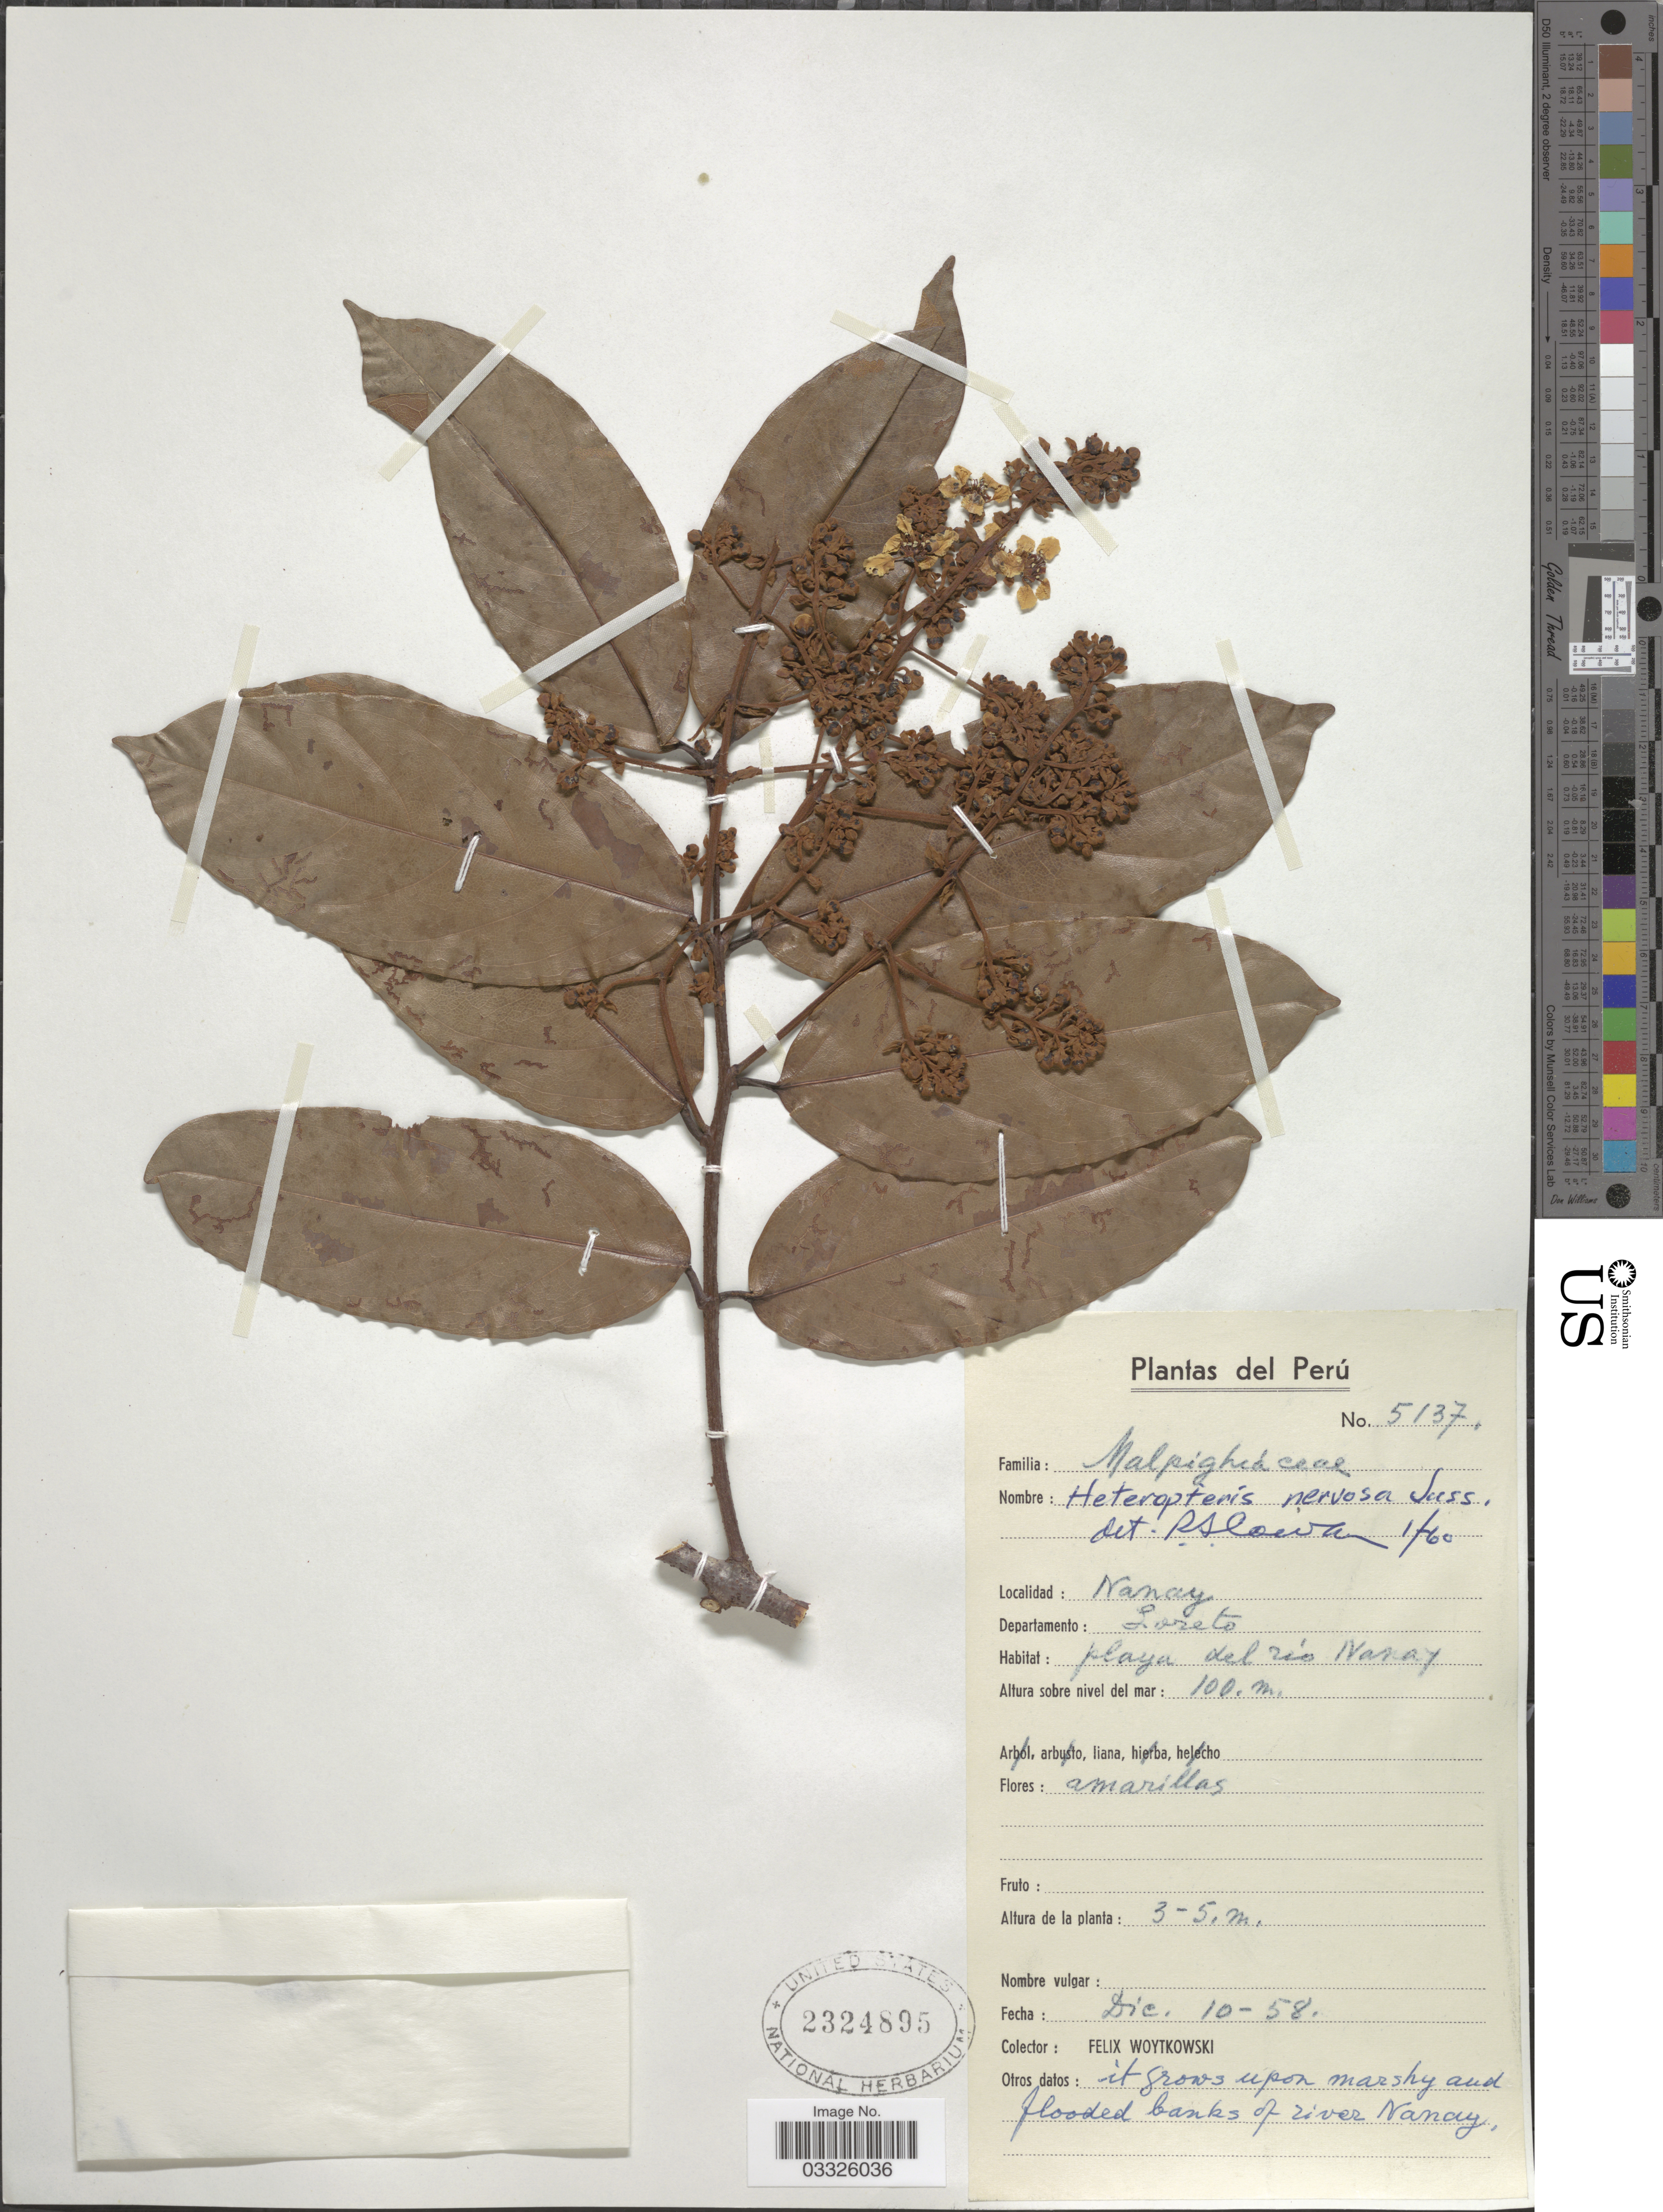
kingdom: Plantae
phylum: Tracheophyta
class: Magnoliopsida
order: Malpighiales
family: Malpighiaceae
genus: Heteropterys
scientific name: Heteropterys nervosa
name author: A. Juss.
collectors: F. Woytkowski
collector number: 5137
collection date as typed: Transcribed d/m/y: 10/12/58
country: Peru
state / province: Loreto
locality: Nanay. Departamento: Loreto. Playa del río Nanay.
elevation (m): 100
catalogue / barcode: US 2324895